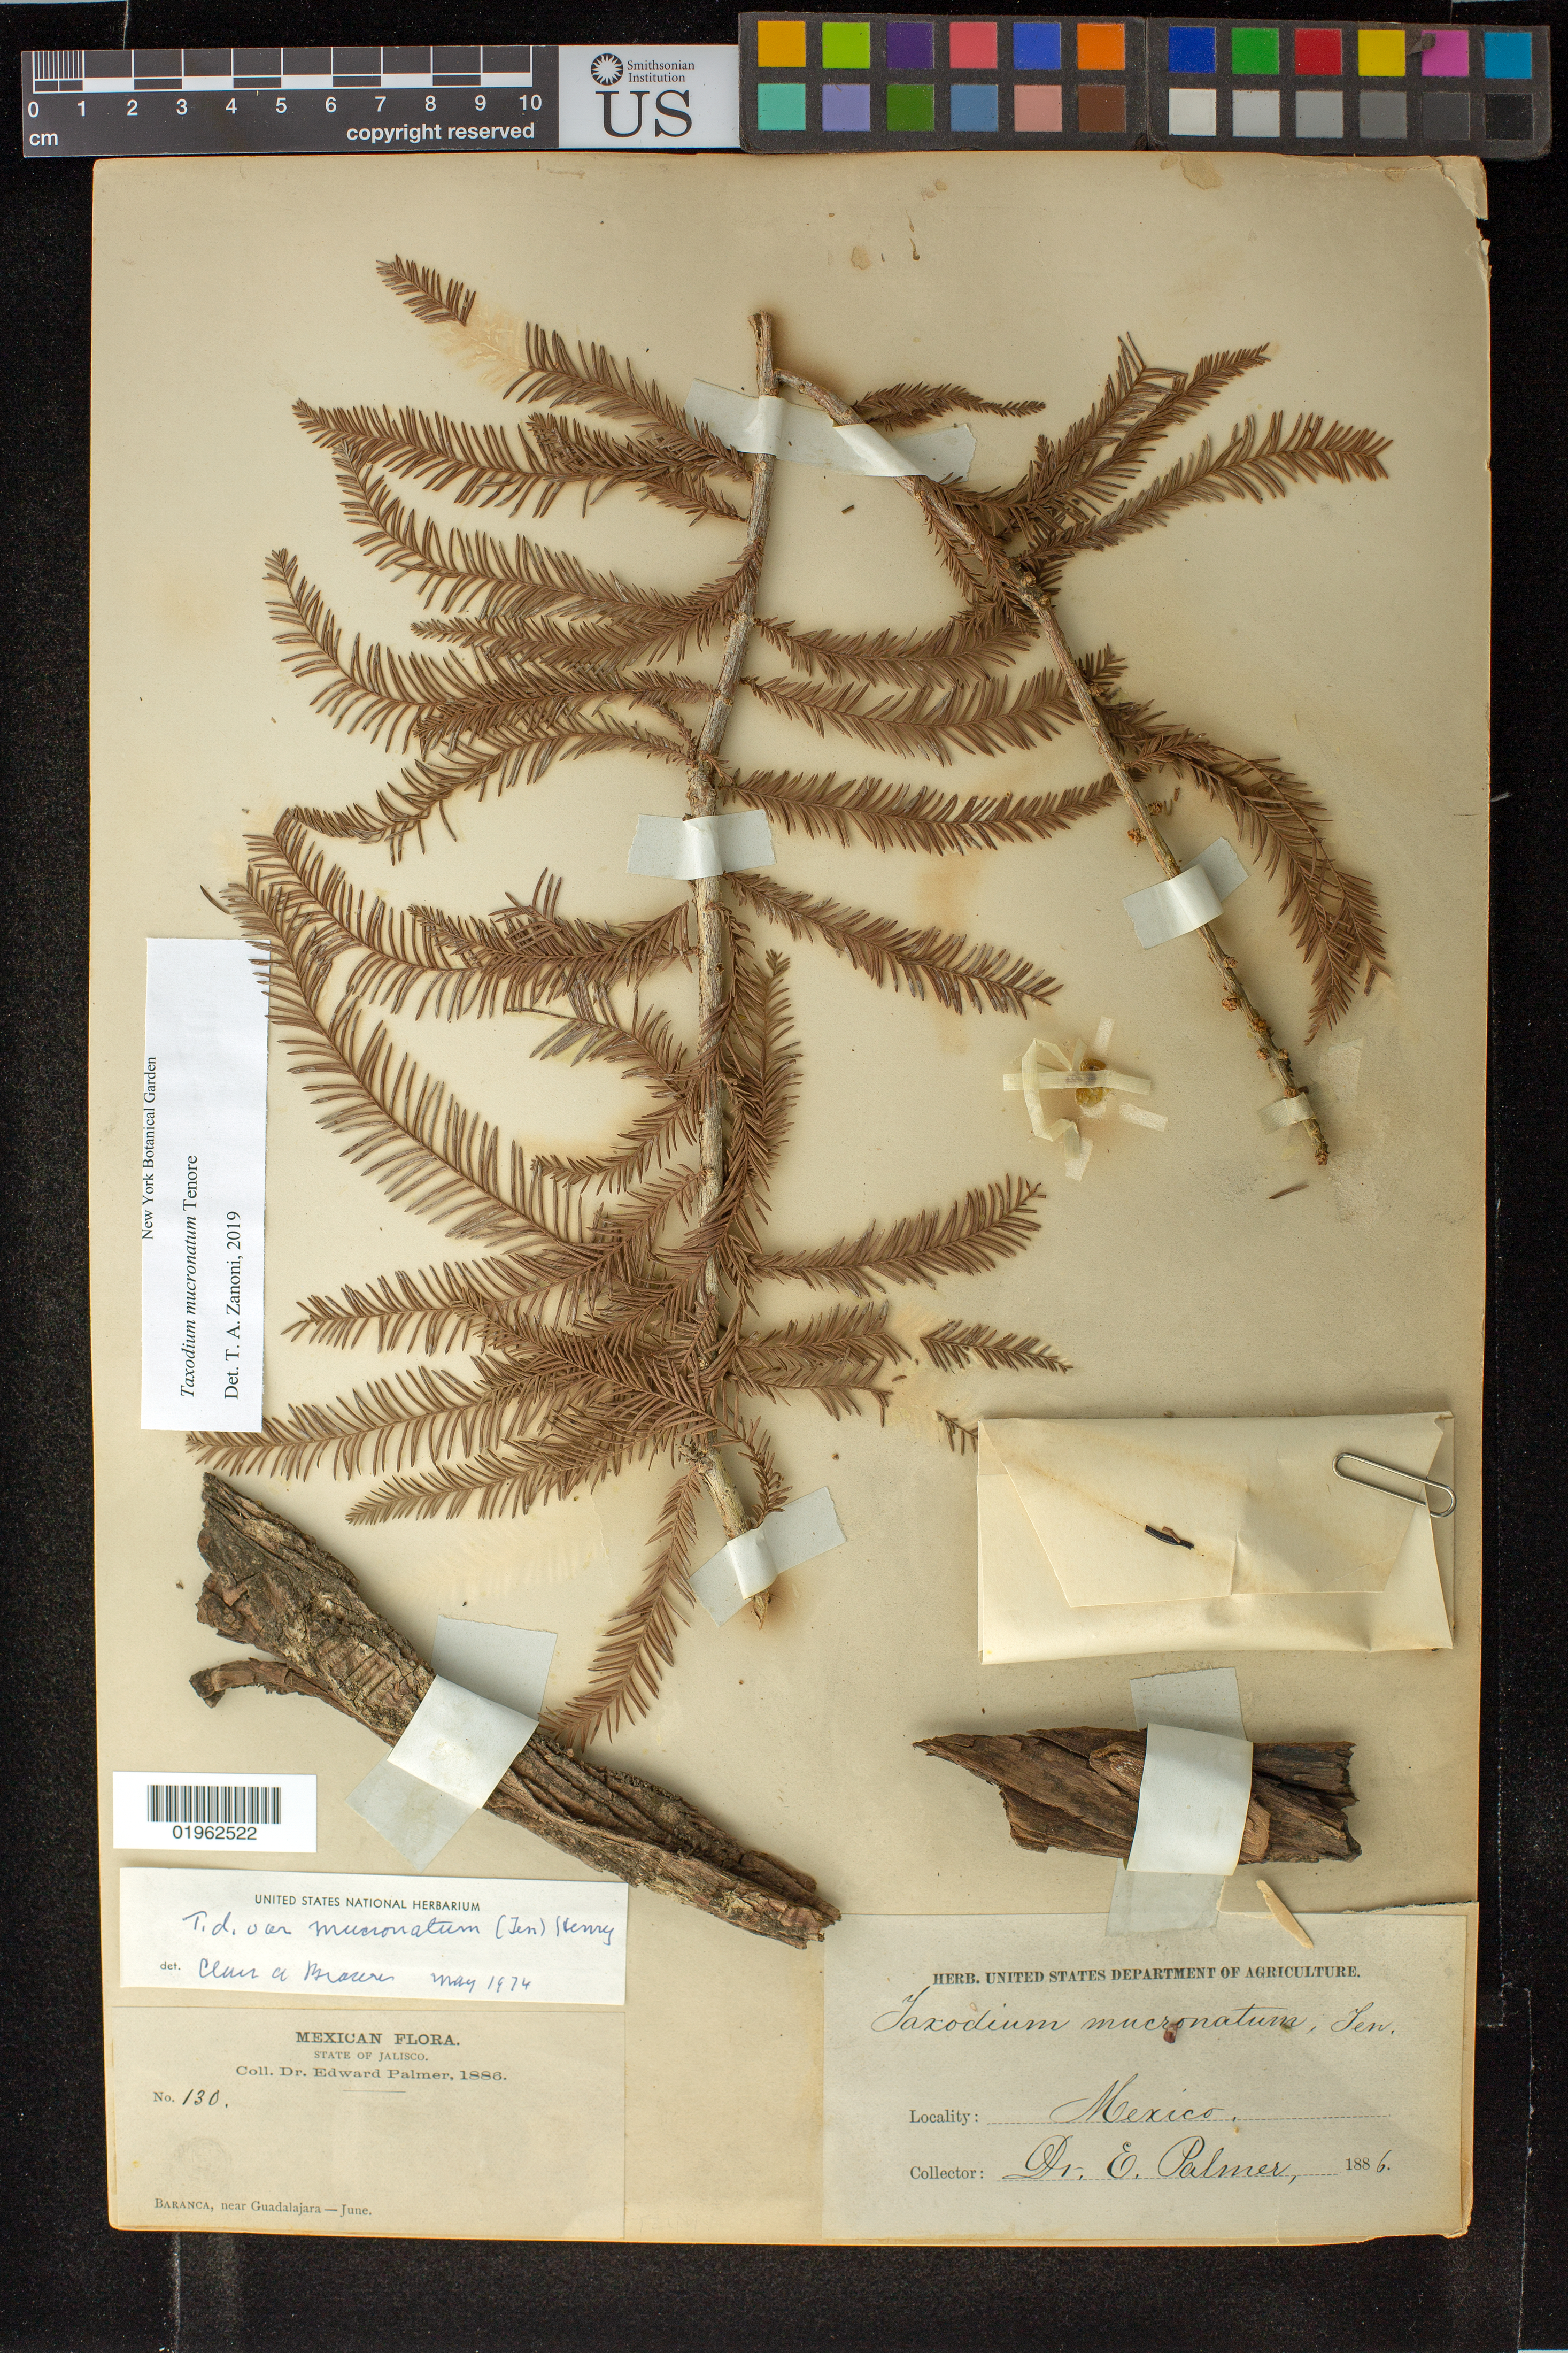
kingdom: Plantae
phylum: Tracheophyta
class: Pinopsida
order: Pinales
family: Cupressaceae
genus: Taxodium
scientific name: Taxodium mucronatum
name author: Ten.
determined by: Zanoni, T. A., (NY), New York Botanical Garden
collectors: E. Palmer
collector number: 130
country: Mexico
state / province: Jalisco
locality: Baranca, near Guadalajara